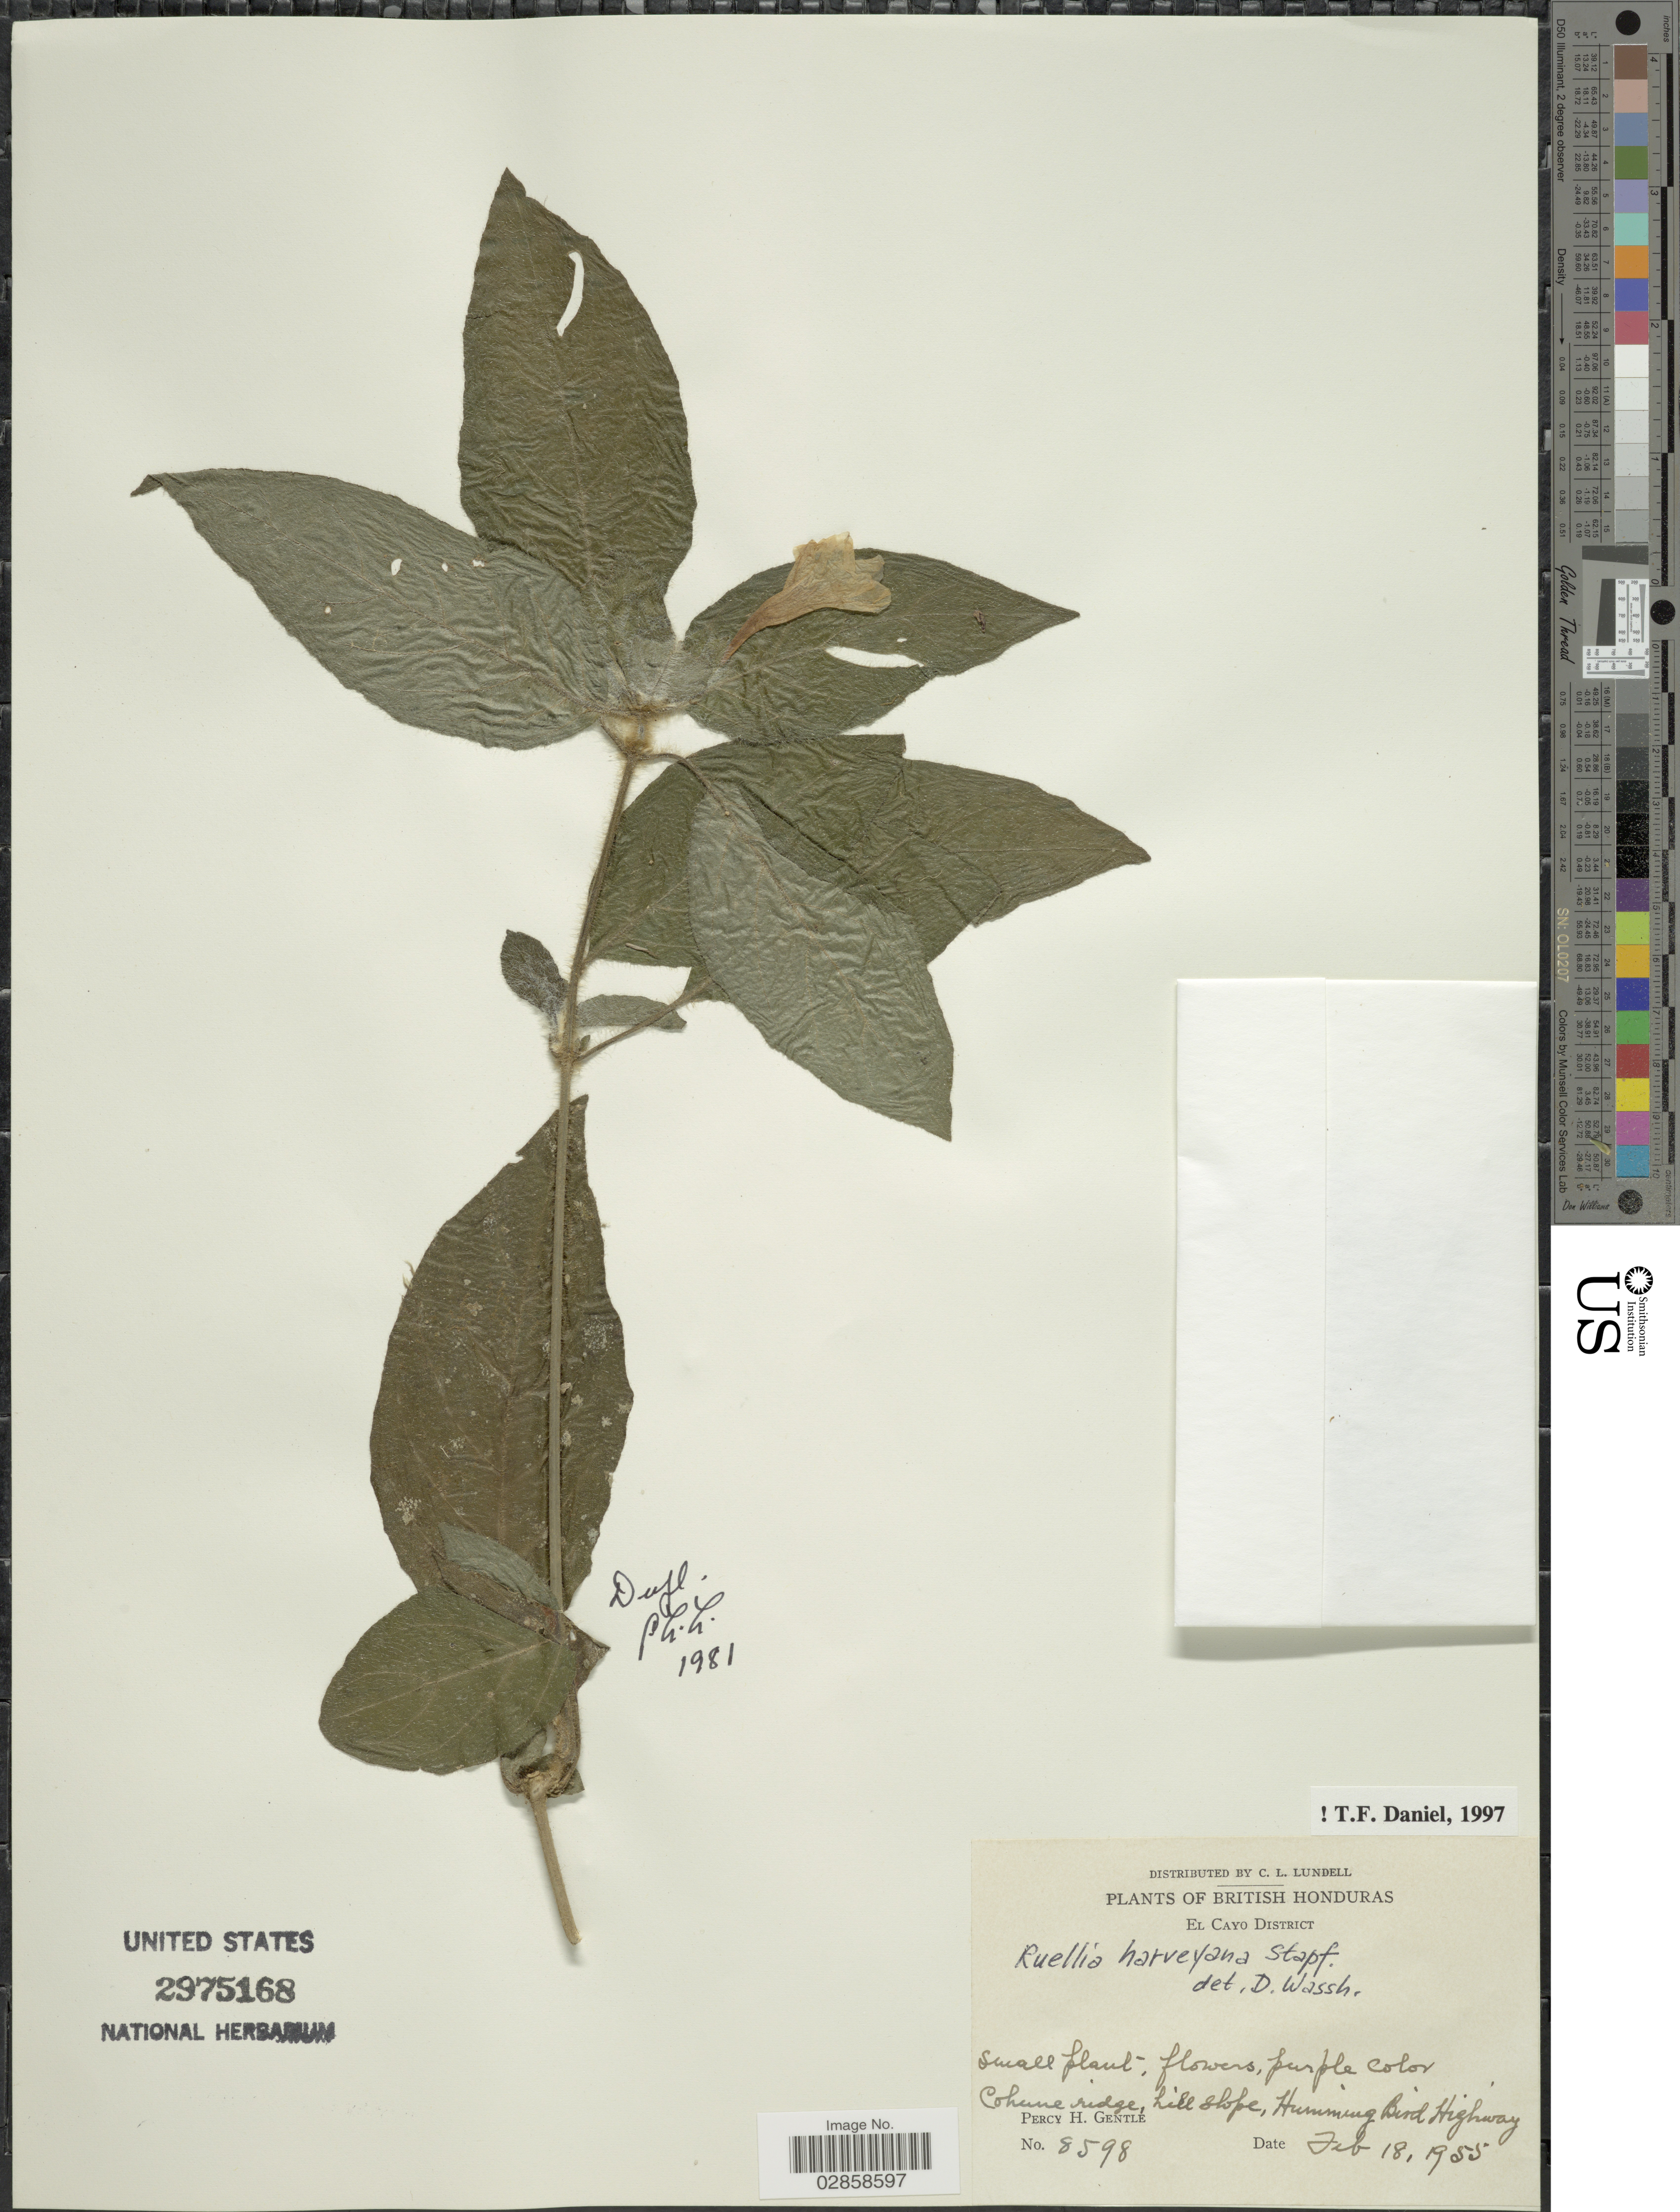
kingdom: Plantae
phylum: Tracheophyta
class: Magnoliopsida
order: Lamiales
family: Acanthaceae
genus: Ruellia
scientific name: Ruellia harveyana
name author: Stapf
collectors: P. H. Gentle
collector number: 8598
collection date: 1955-02-18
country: Belize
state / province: Cayo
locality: British Honduras. El Cayo District. Cohune ridge, hill slope, Humming Bird Highway.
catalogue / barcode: US 2975168